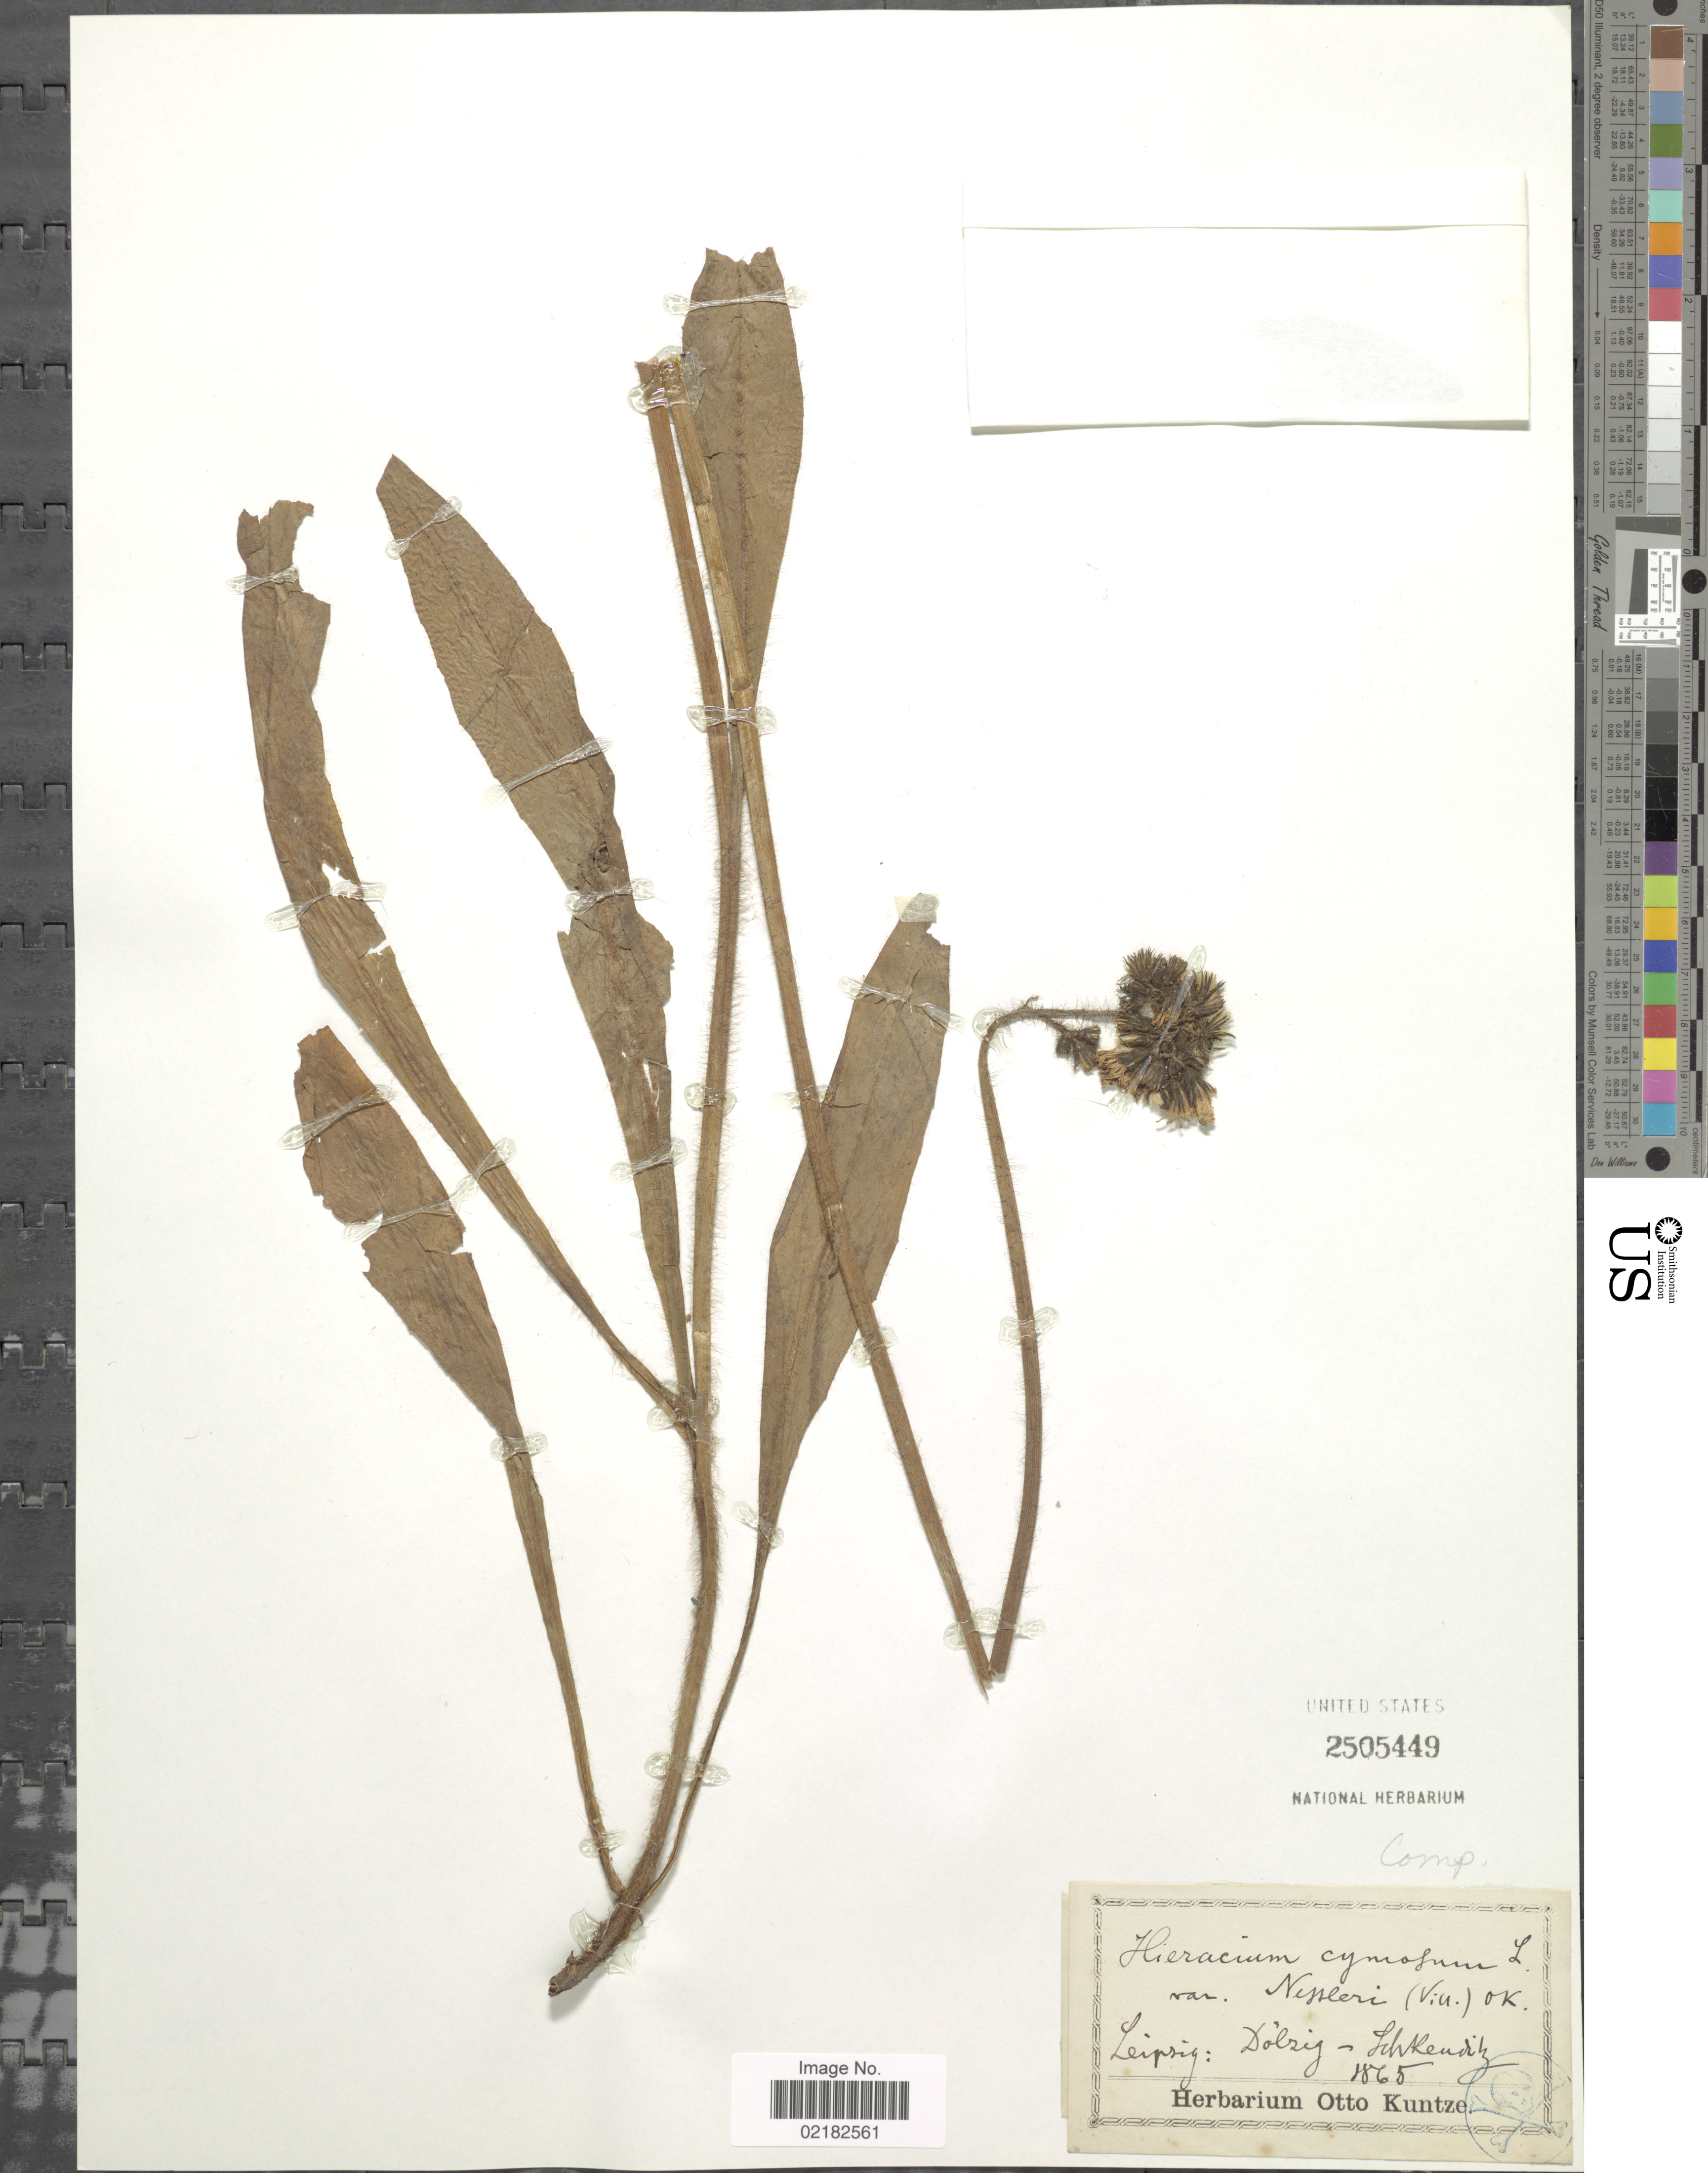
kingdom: Plantae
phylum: Tracheophyta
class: Magnoliopsida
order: Asterales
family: Asteraceae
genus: Pilosella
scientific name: Pilosella cymiflora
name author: (Näg. & Peter) S. Bräut. & Greuter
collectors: ex Herb. O. Kuntze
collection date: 1865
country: Germany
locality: Leipzig, Dölzig -Schkeuditz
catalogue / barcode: US 2505449